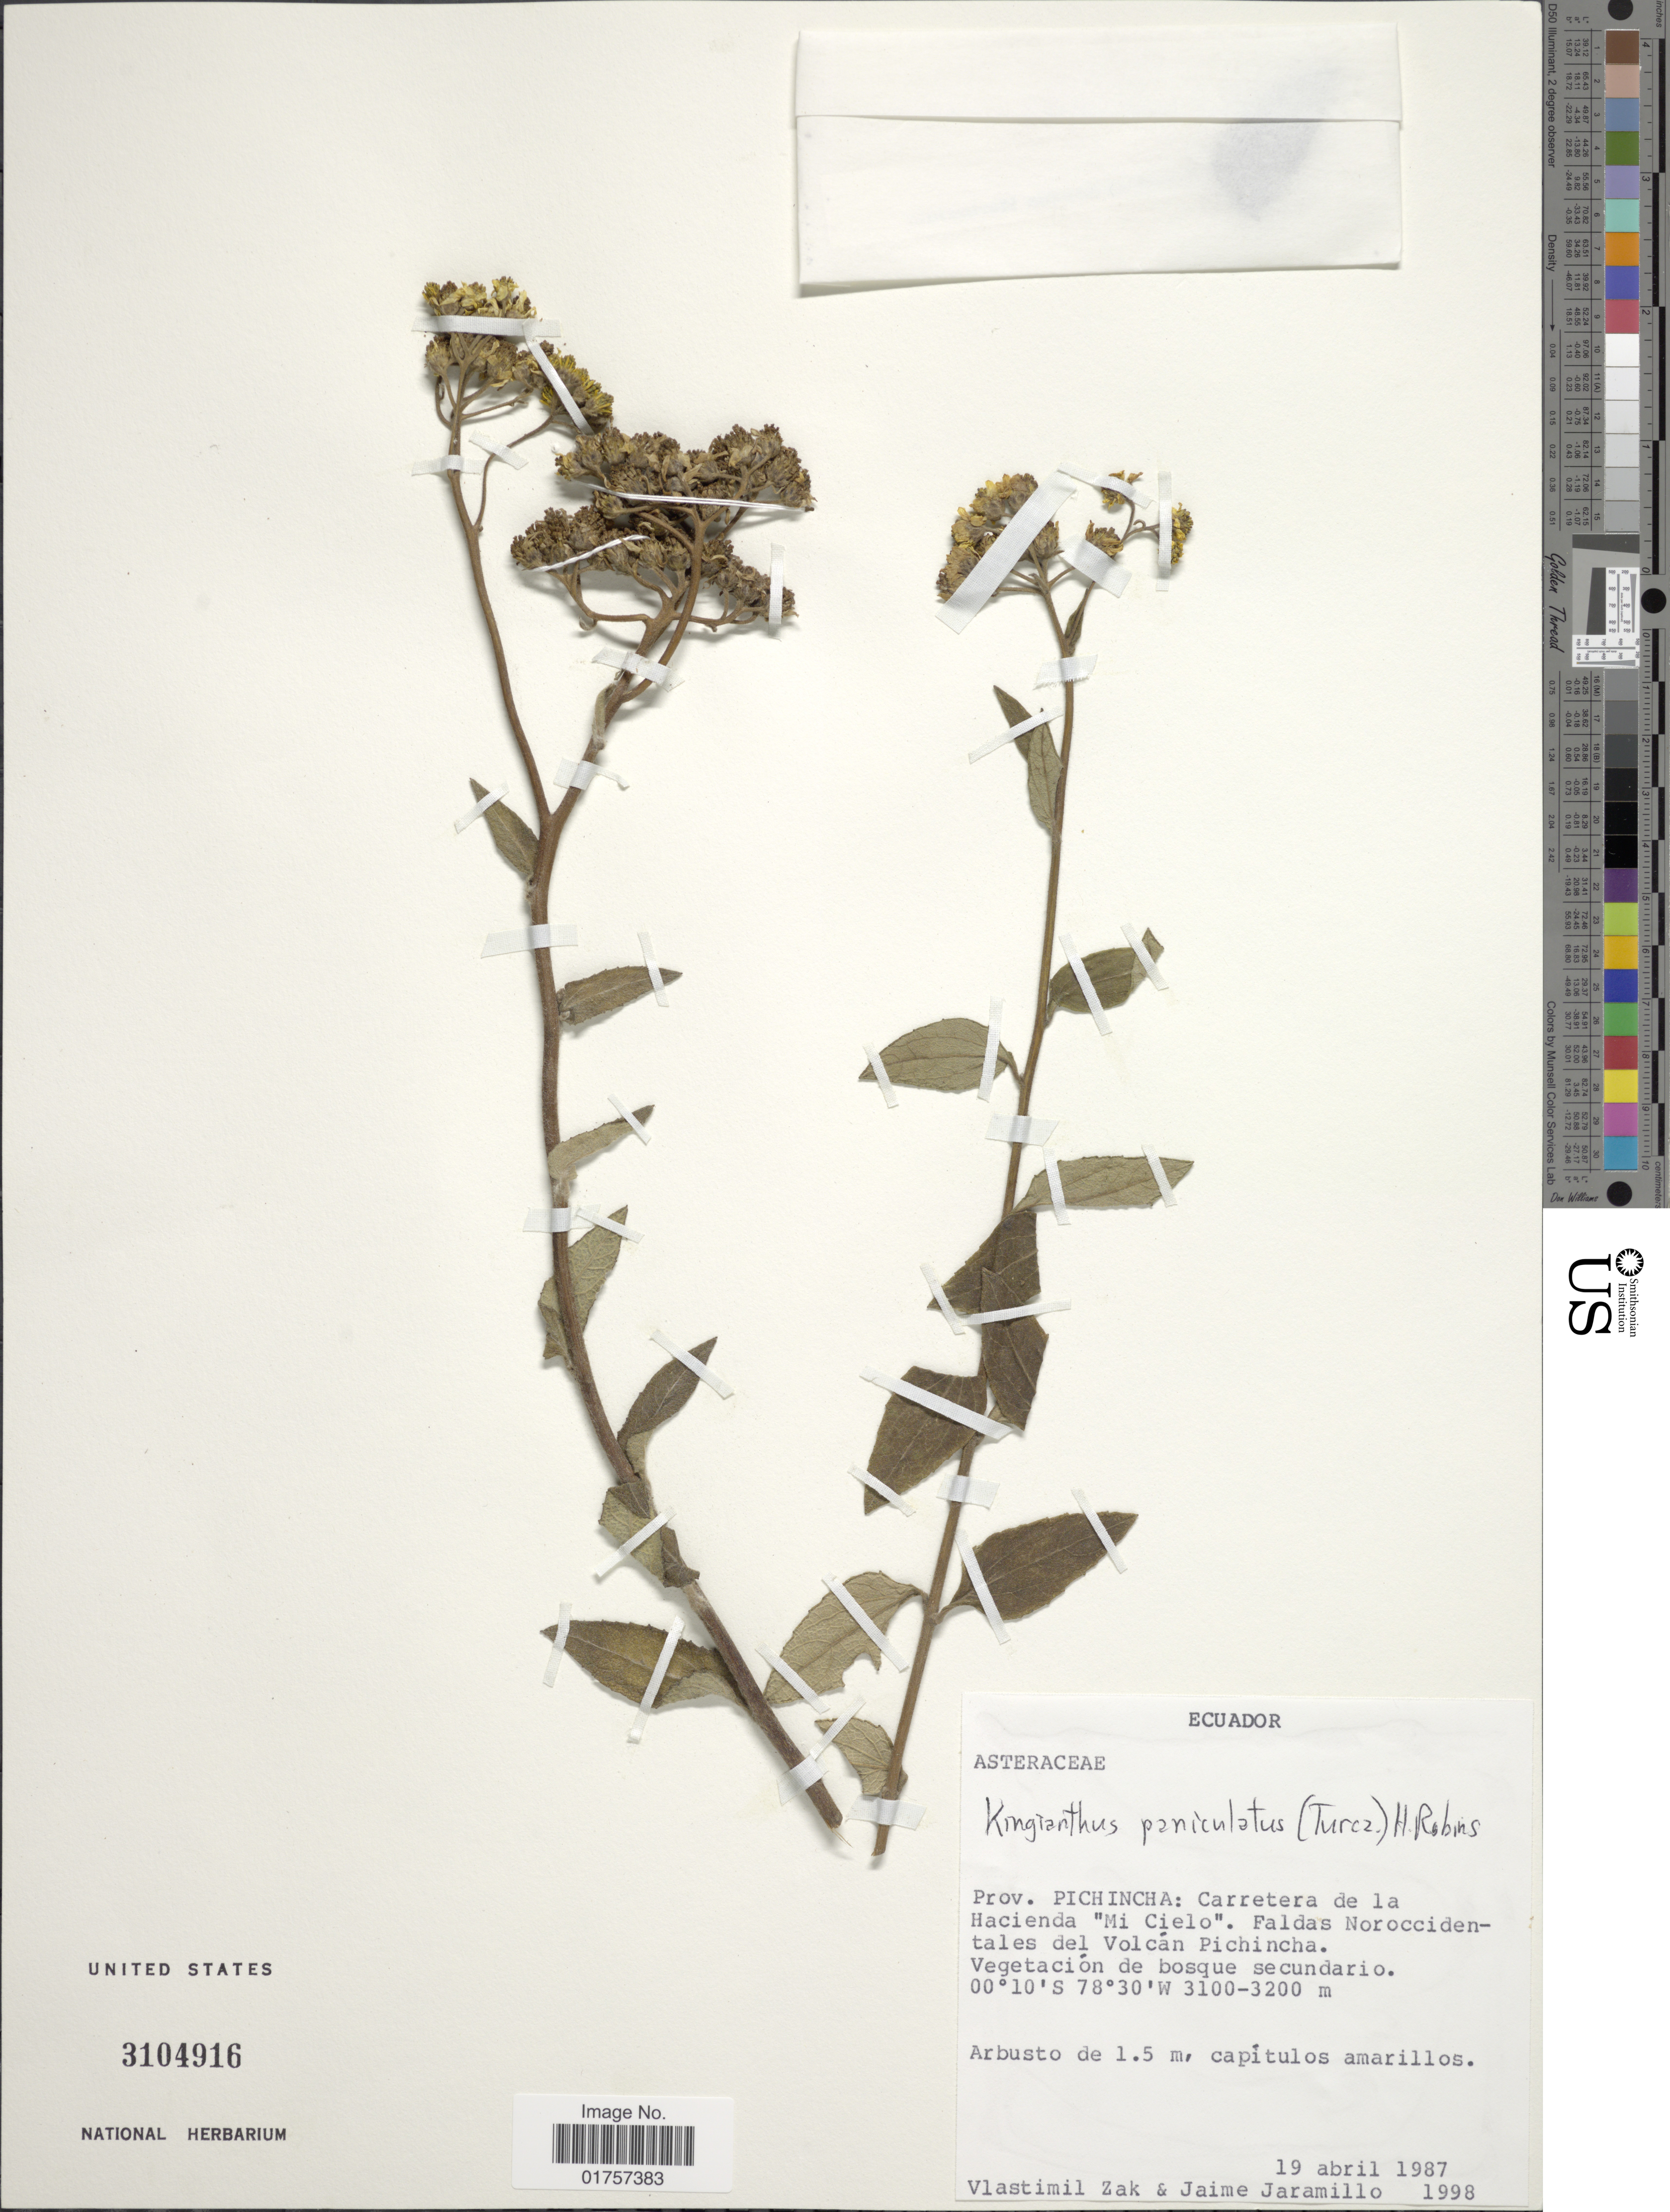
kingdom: Plantae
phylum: Tracheophyta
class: Magnoliopsida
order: Asterales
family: Asteraceae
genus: Kingianthus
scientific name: Kingianthus sodiroi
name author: (Hieron.) H. Rob.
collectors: V. Zak & J. Jaramillo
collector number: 1998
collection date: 1987-04-19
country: Ecuador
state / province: Pichincha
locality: Carretera de la Hacienda "Mi Cielo". Faldas Noroccidentales del Volcán Pichincha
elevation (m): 3100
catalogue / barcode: US 3104916